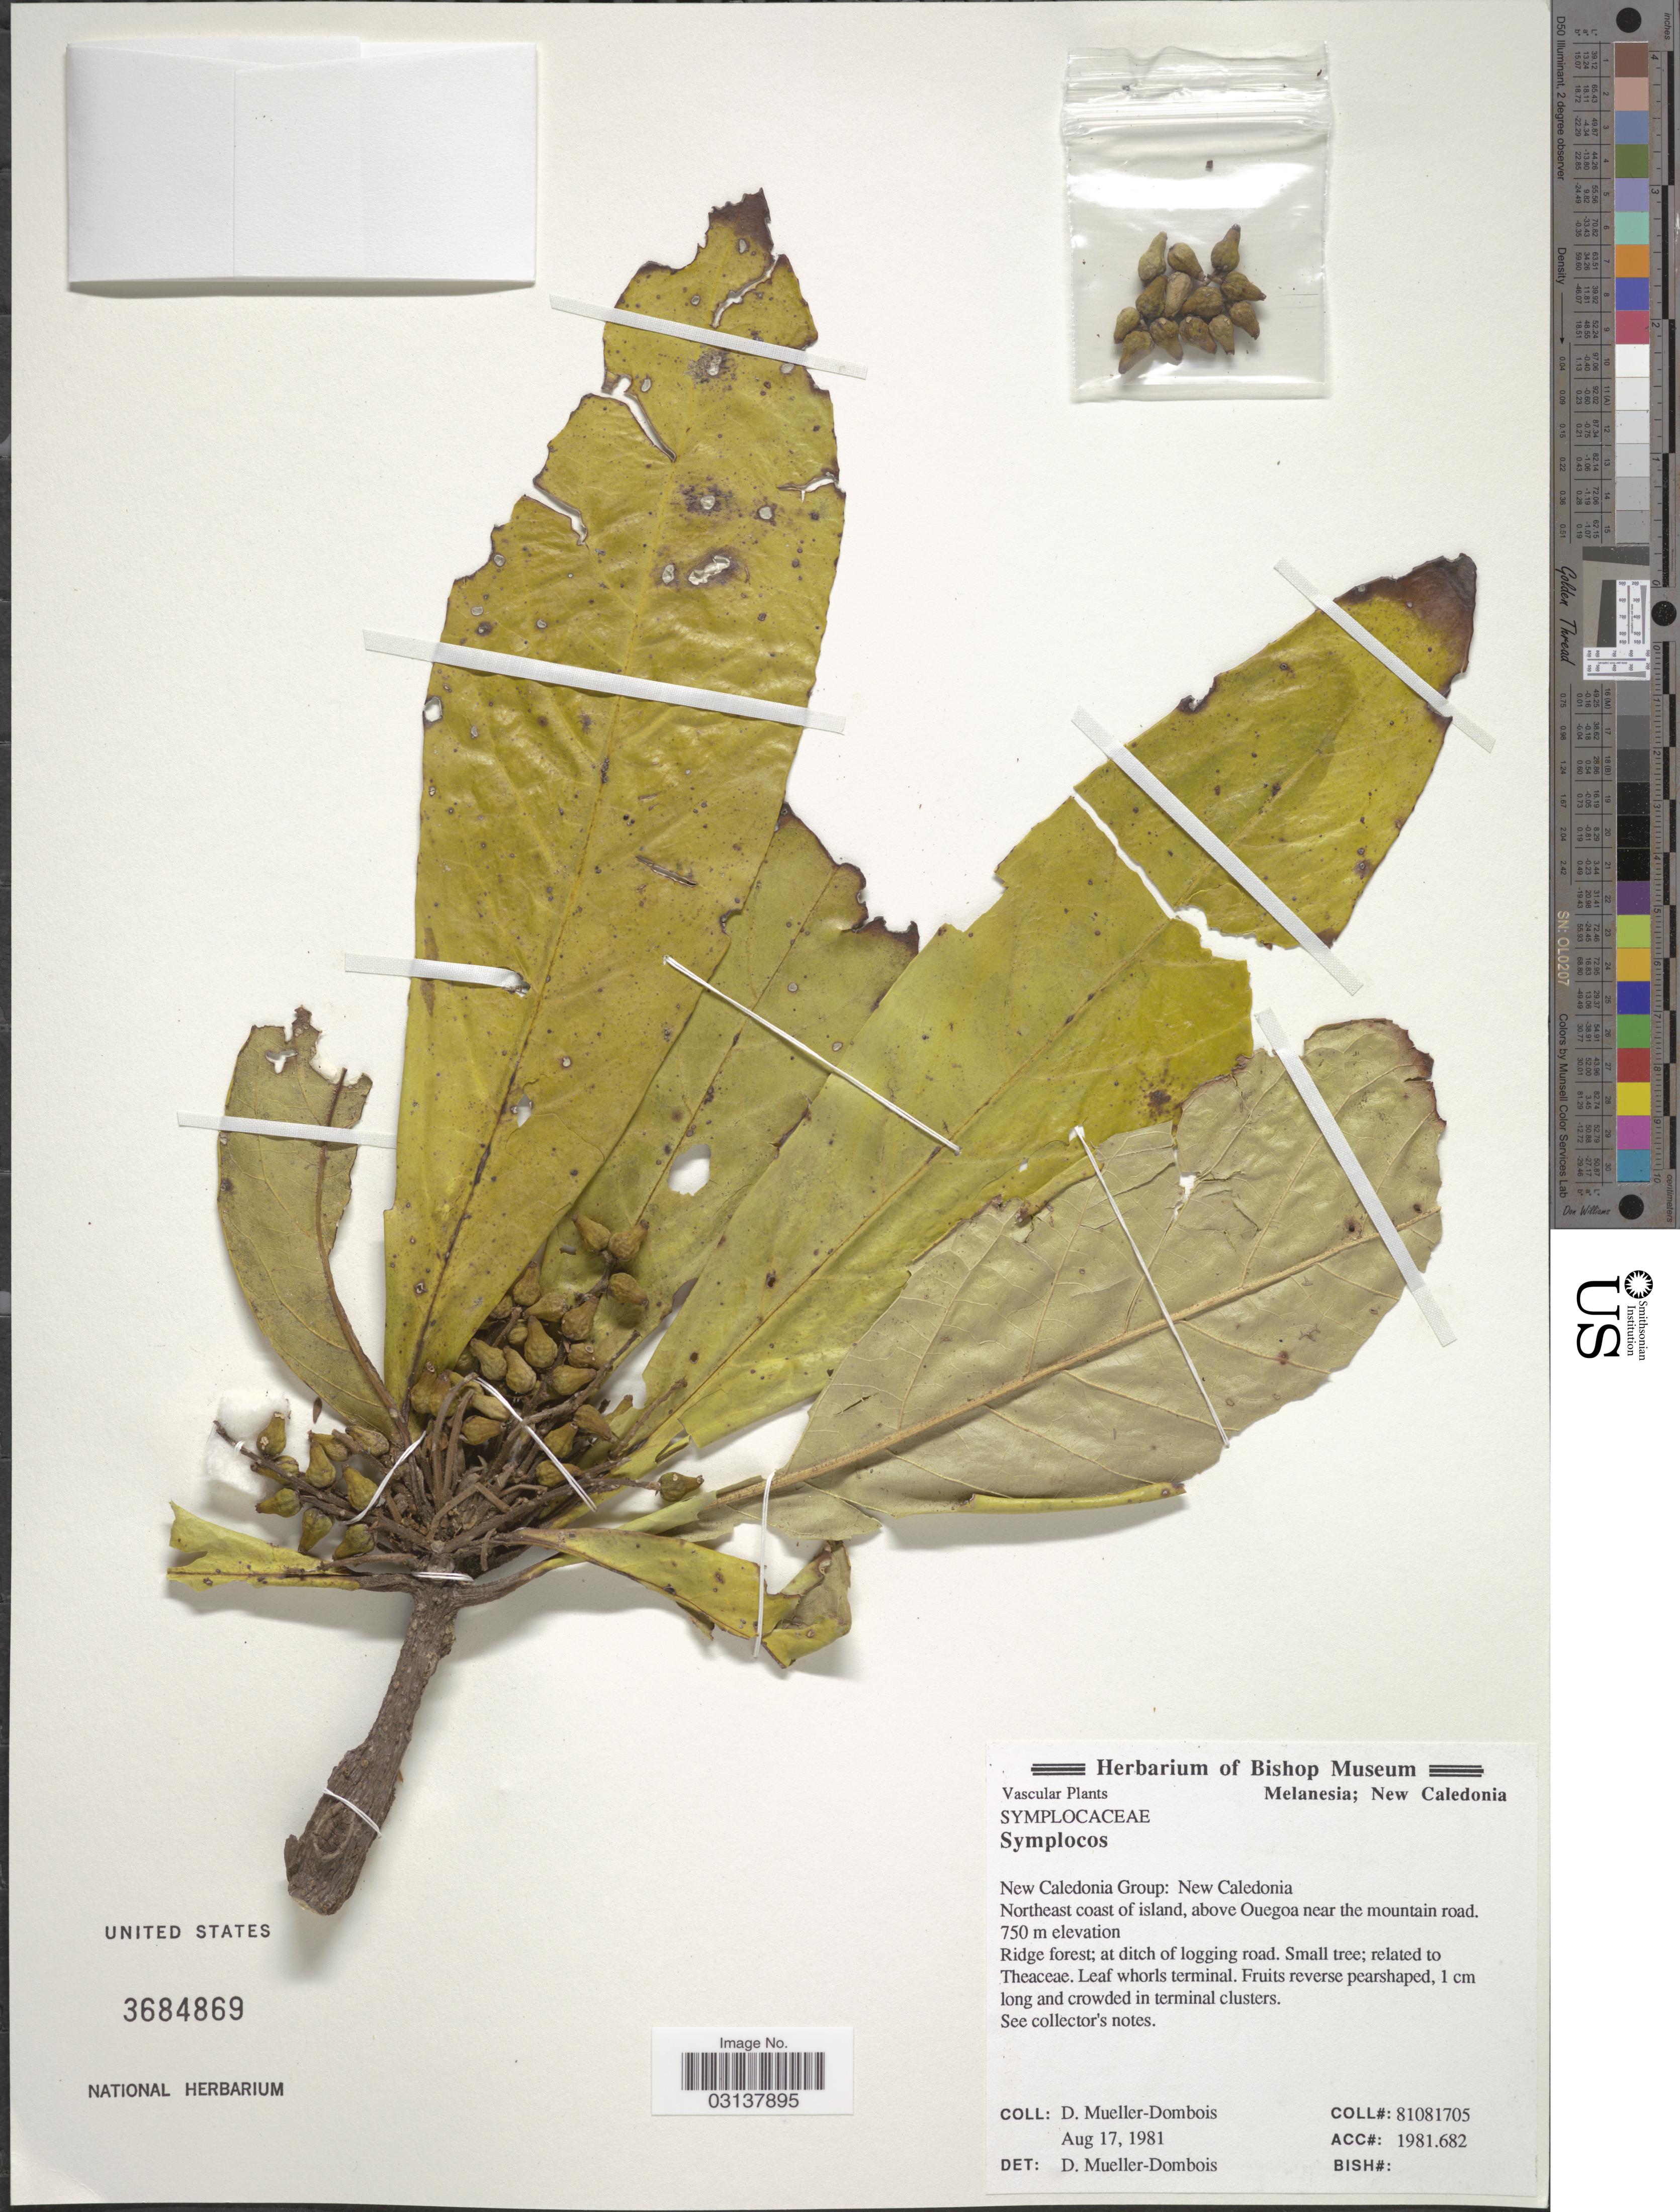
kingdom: Plantae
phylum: Tracheophyta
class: Magnoliopsida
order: Ericales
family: Symplocaceae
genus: Symplocos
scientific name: Symplocos sp.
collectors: D. Mueller-Dombois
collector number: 81081705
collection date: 1981-08-17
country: New Caledonia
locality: New Caledonia Group. Northeast coast of island, above Ouegoa near the mountain road.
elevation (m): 750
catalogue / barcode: US 3684869